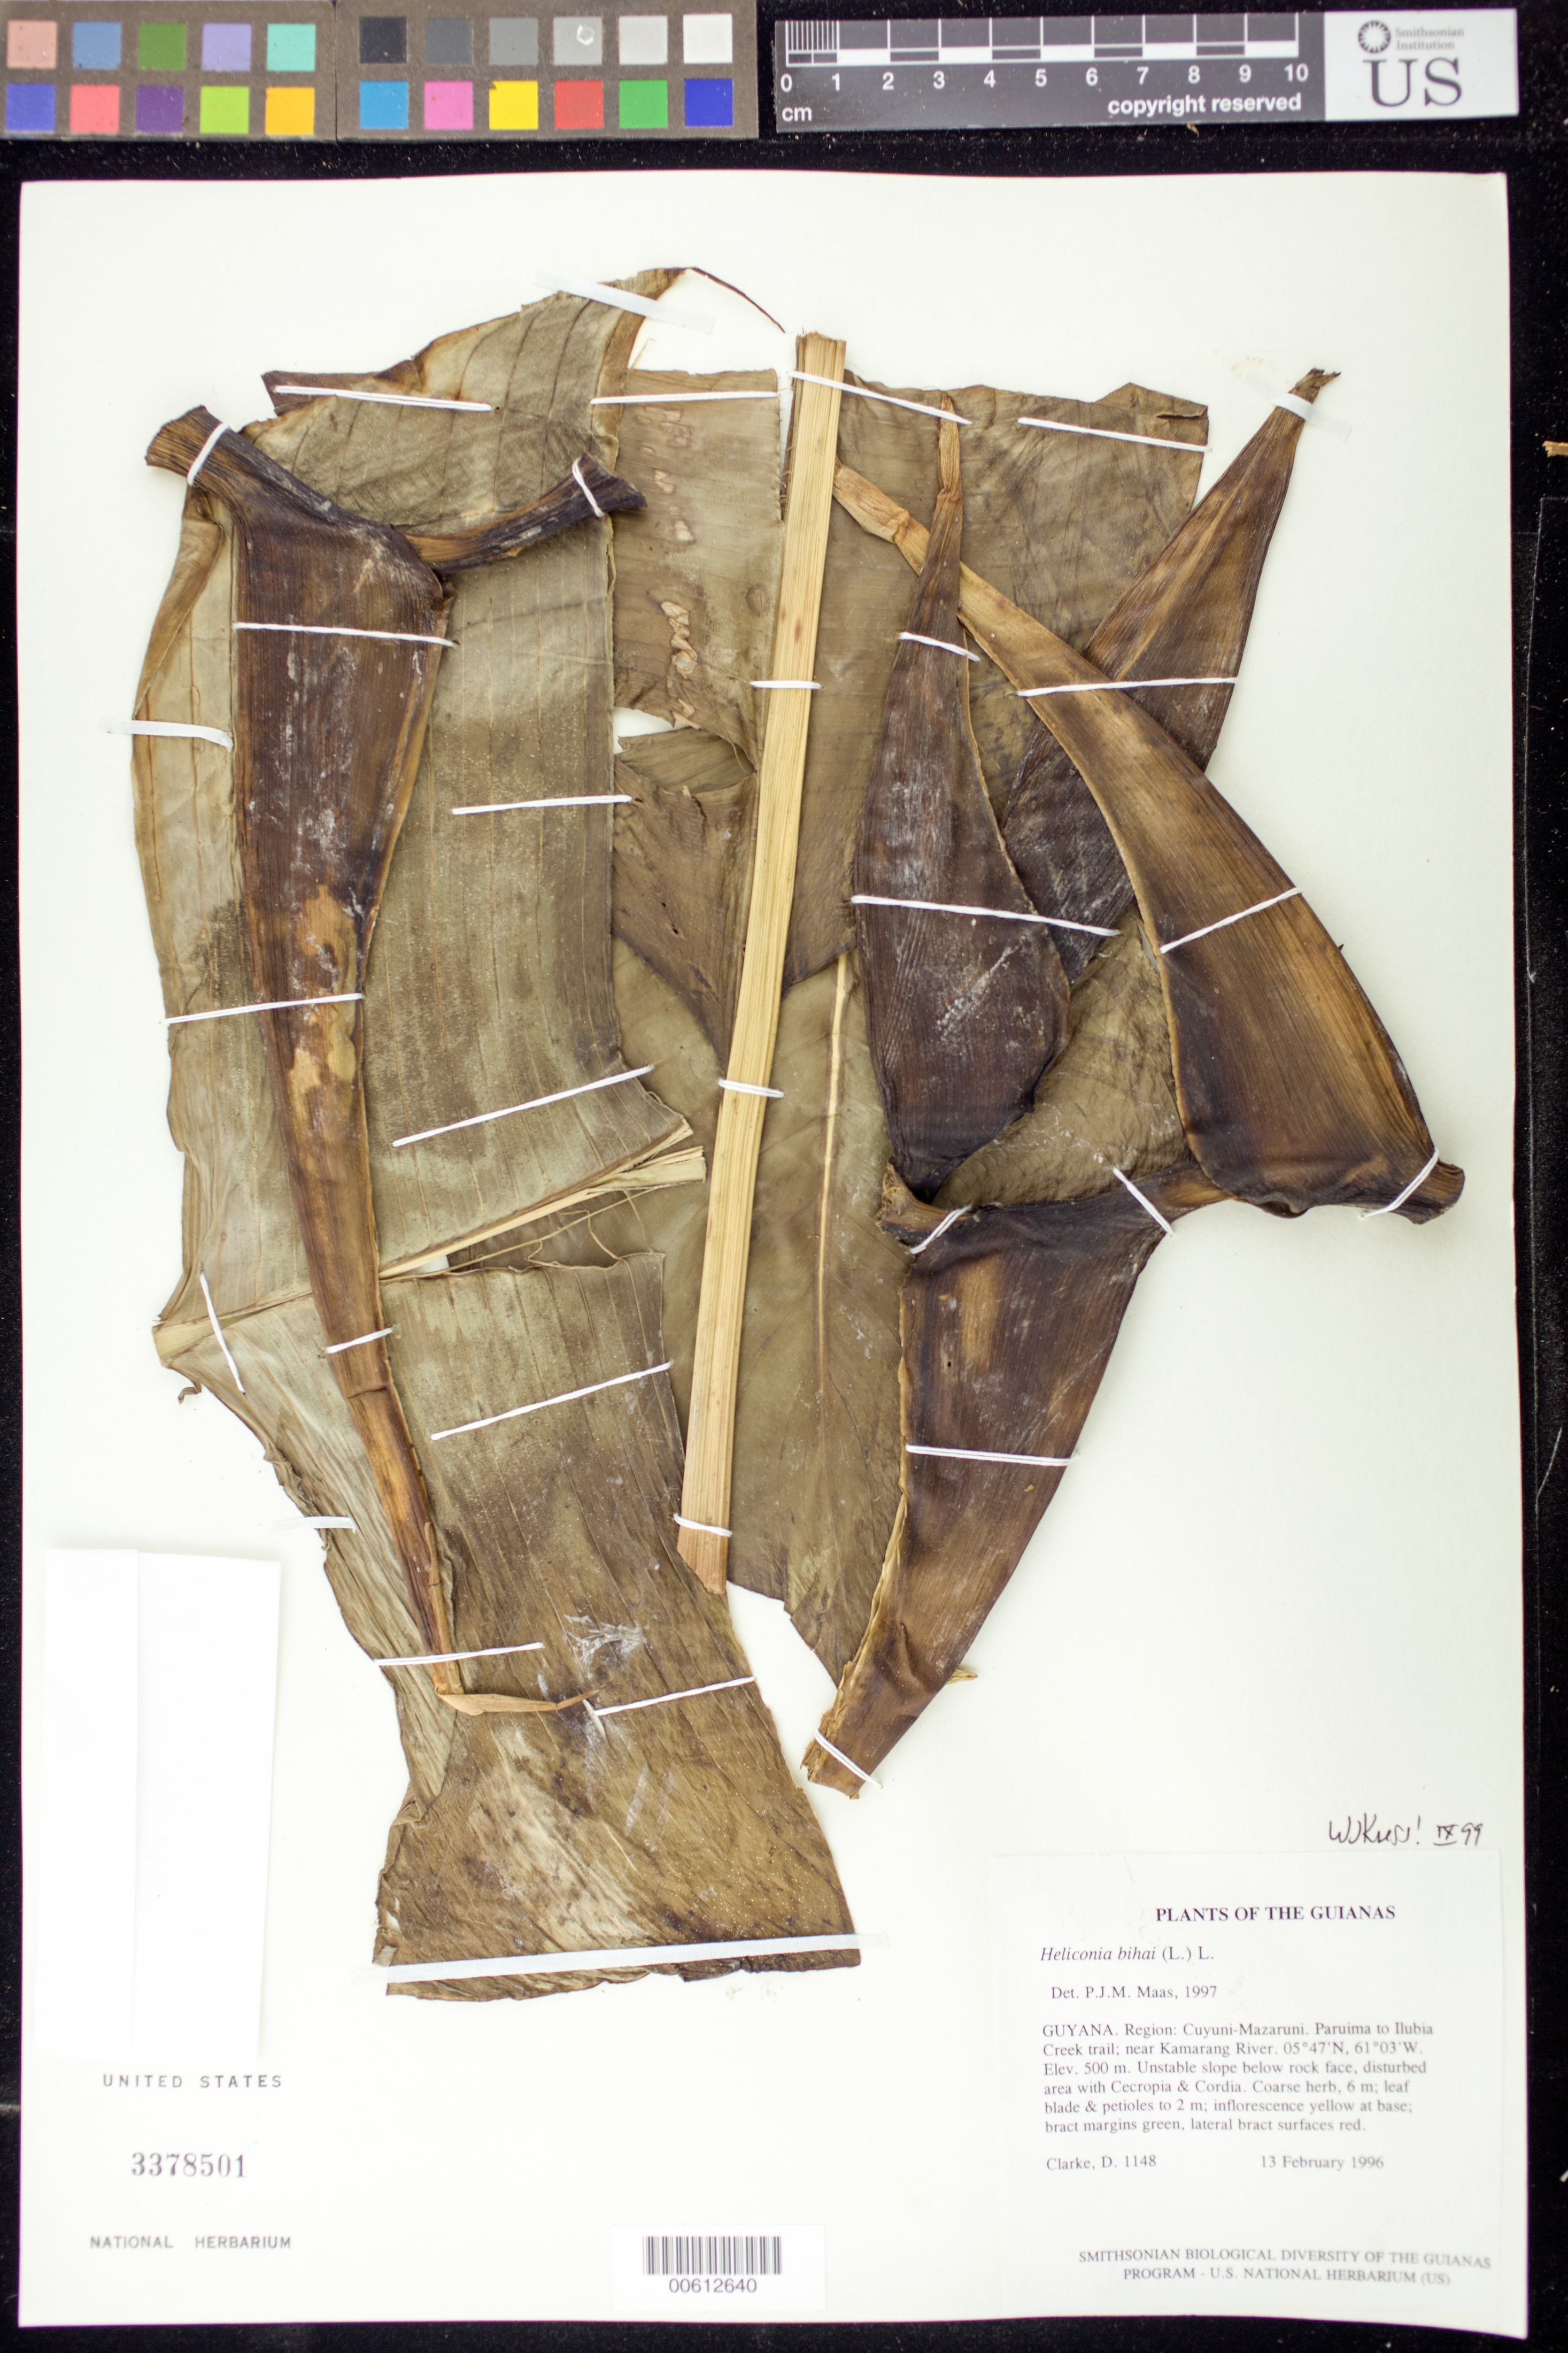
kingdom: Plantae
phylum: Tracheophyta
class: Liliopsida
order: Zingiberales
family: Heliconiaceae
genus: Heliconia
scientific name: Heliconia bihai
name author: (L.) L.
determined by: Maas, Paul J. M.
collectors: H. D. Clarke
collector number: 1148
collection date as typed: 13 February 1996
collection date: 1996-02-13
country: Guyana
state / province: Cuyuni-Mazaruni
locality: Paruima to Ilubia Creek trail; near Kamarang River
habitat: Unstable slope below rock face, disturbed area with Cecropia & Cordia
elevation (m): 500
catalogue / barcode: US 3378501